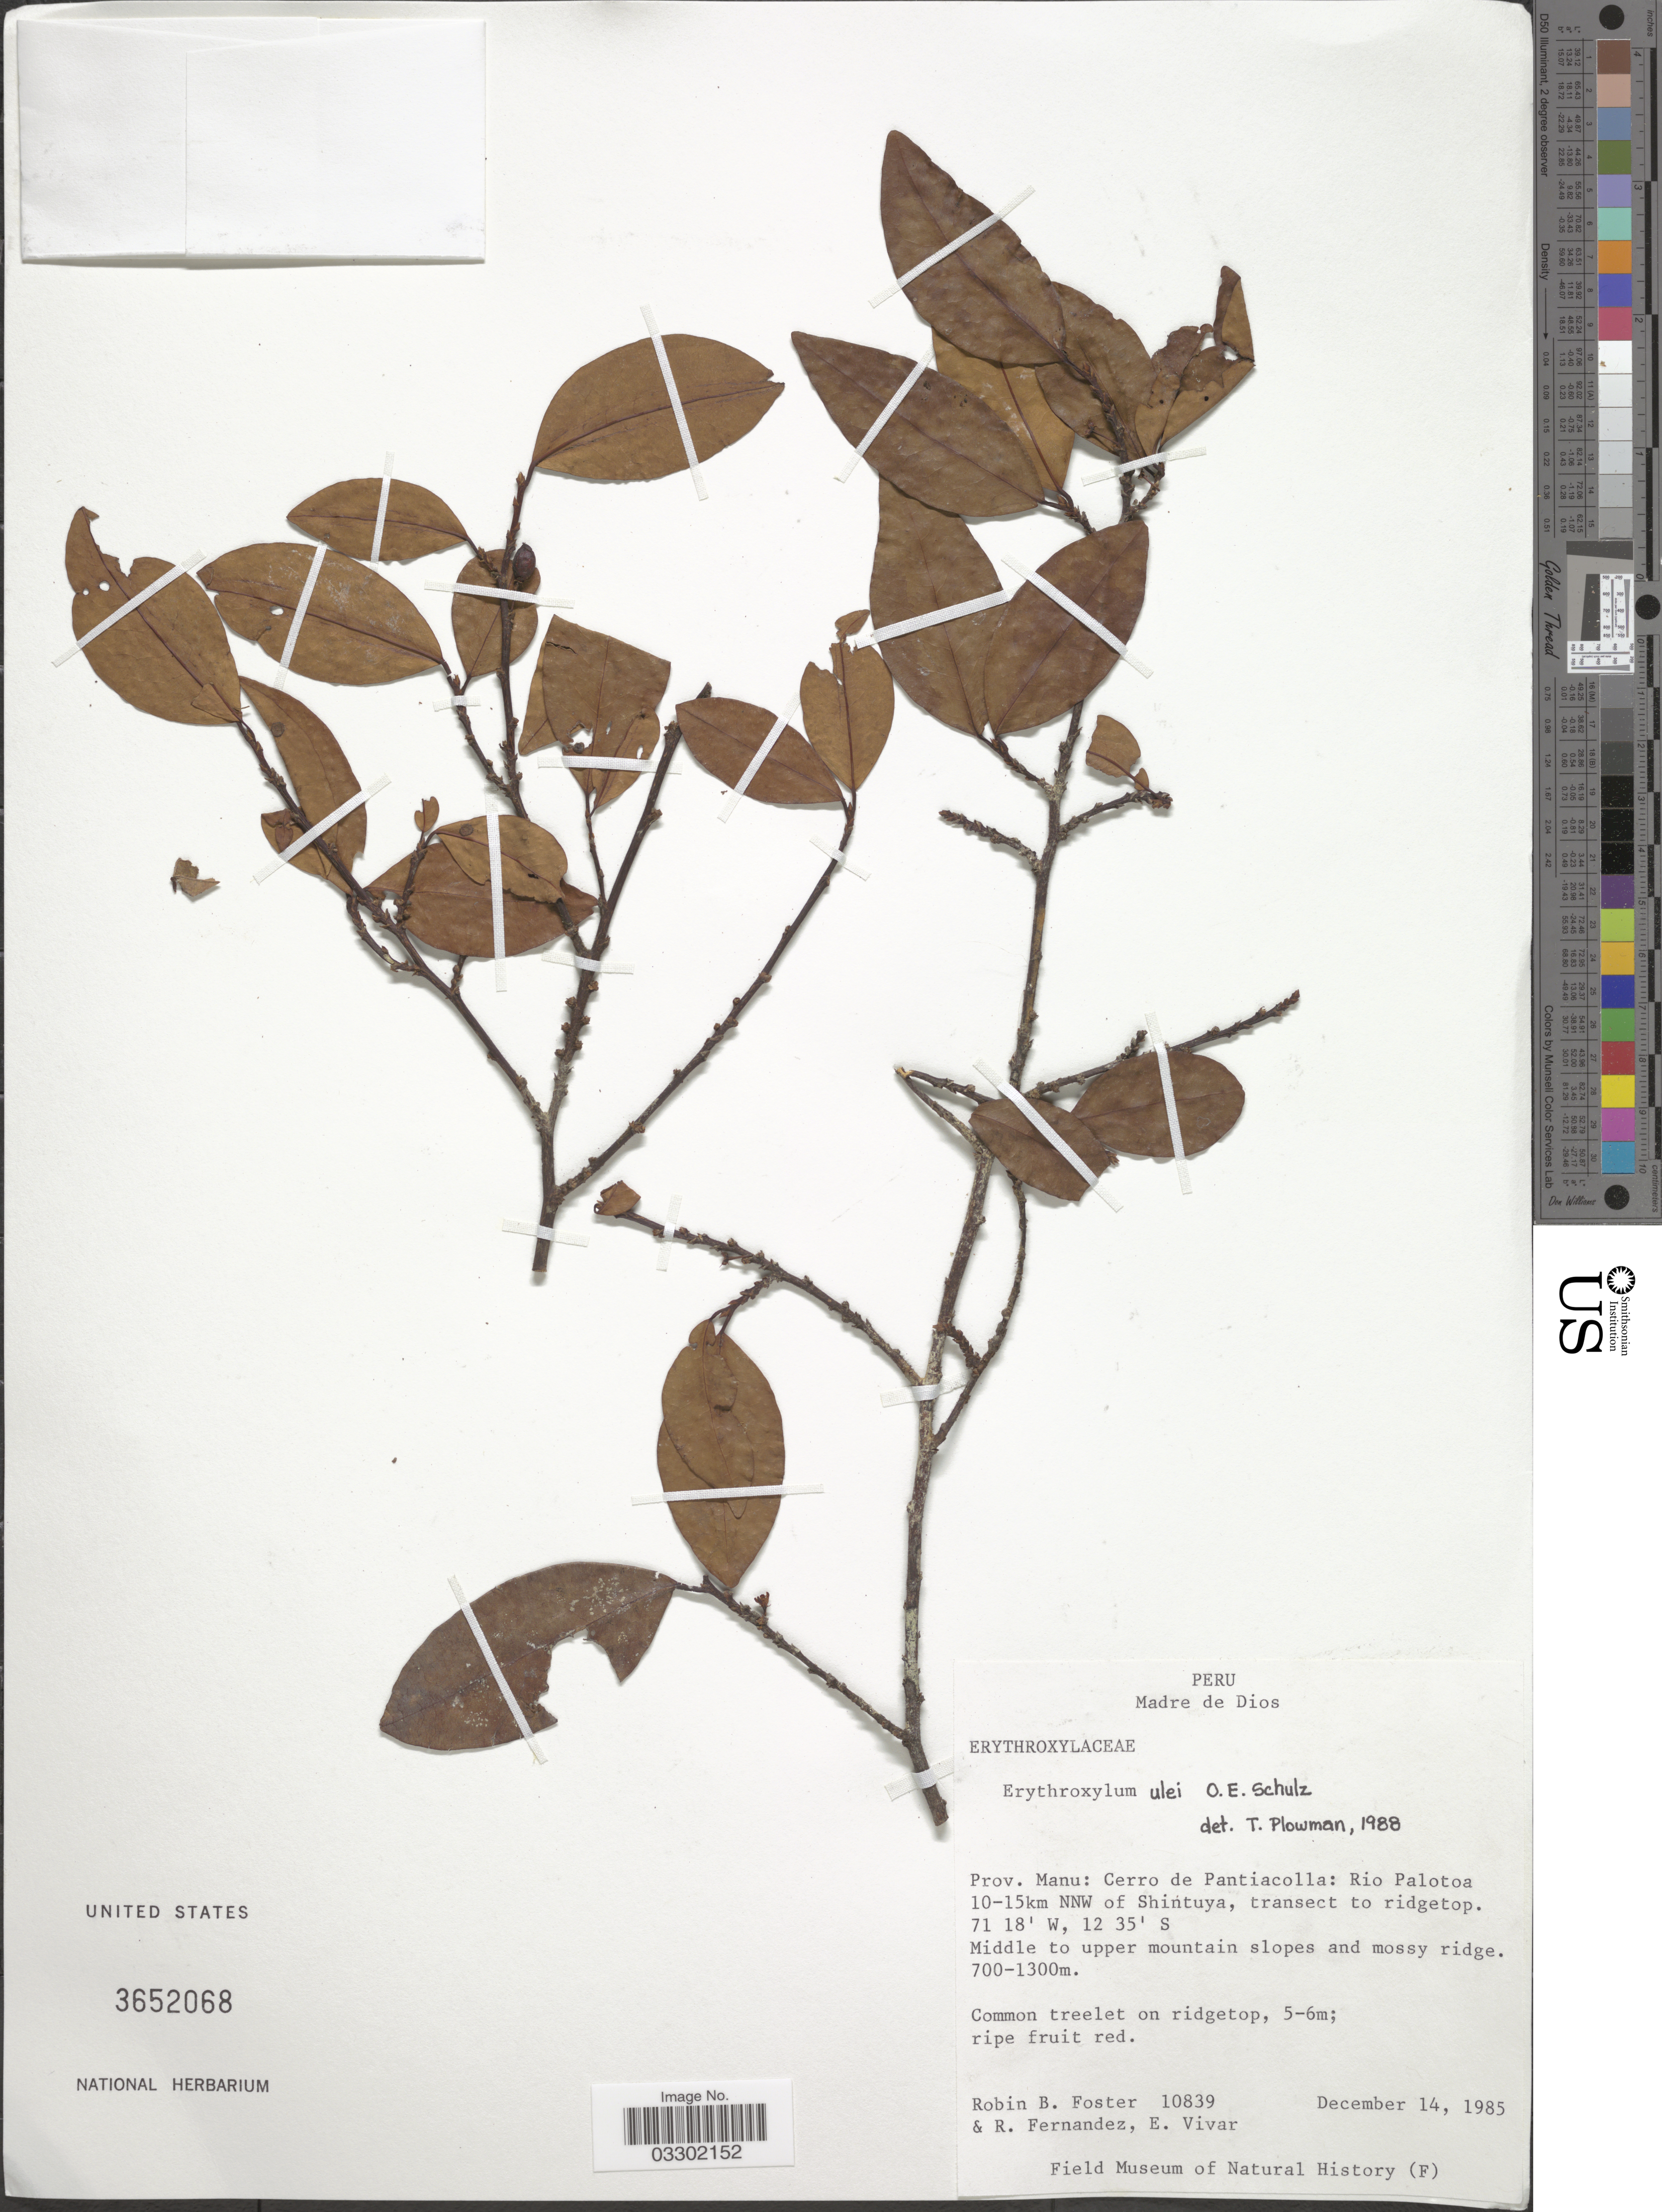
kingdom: Plantae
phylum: Tracheophyta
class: Magnoliopsida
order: Malpighiales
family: Erythroxylaceae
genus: Erythroxylum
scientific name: Erythroxylum ulei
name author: O.E. Schulz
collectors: R. B. Foster, R. Fernandez & E. Vivar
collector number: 10839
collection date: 1985-12-14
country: Peru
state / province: Madre de Dios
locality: Prov. Manu: Cerro de Pantiacolla: Rio Palotoa 10-15km NNW of Shintuya, transect to ridgetop.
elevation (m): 700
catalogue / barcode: US 3652068